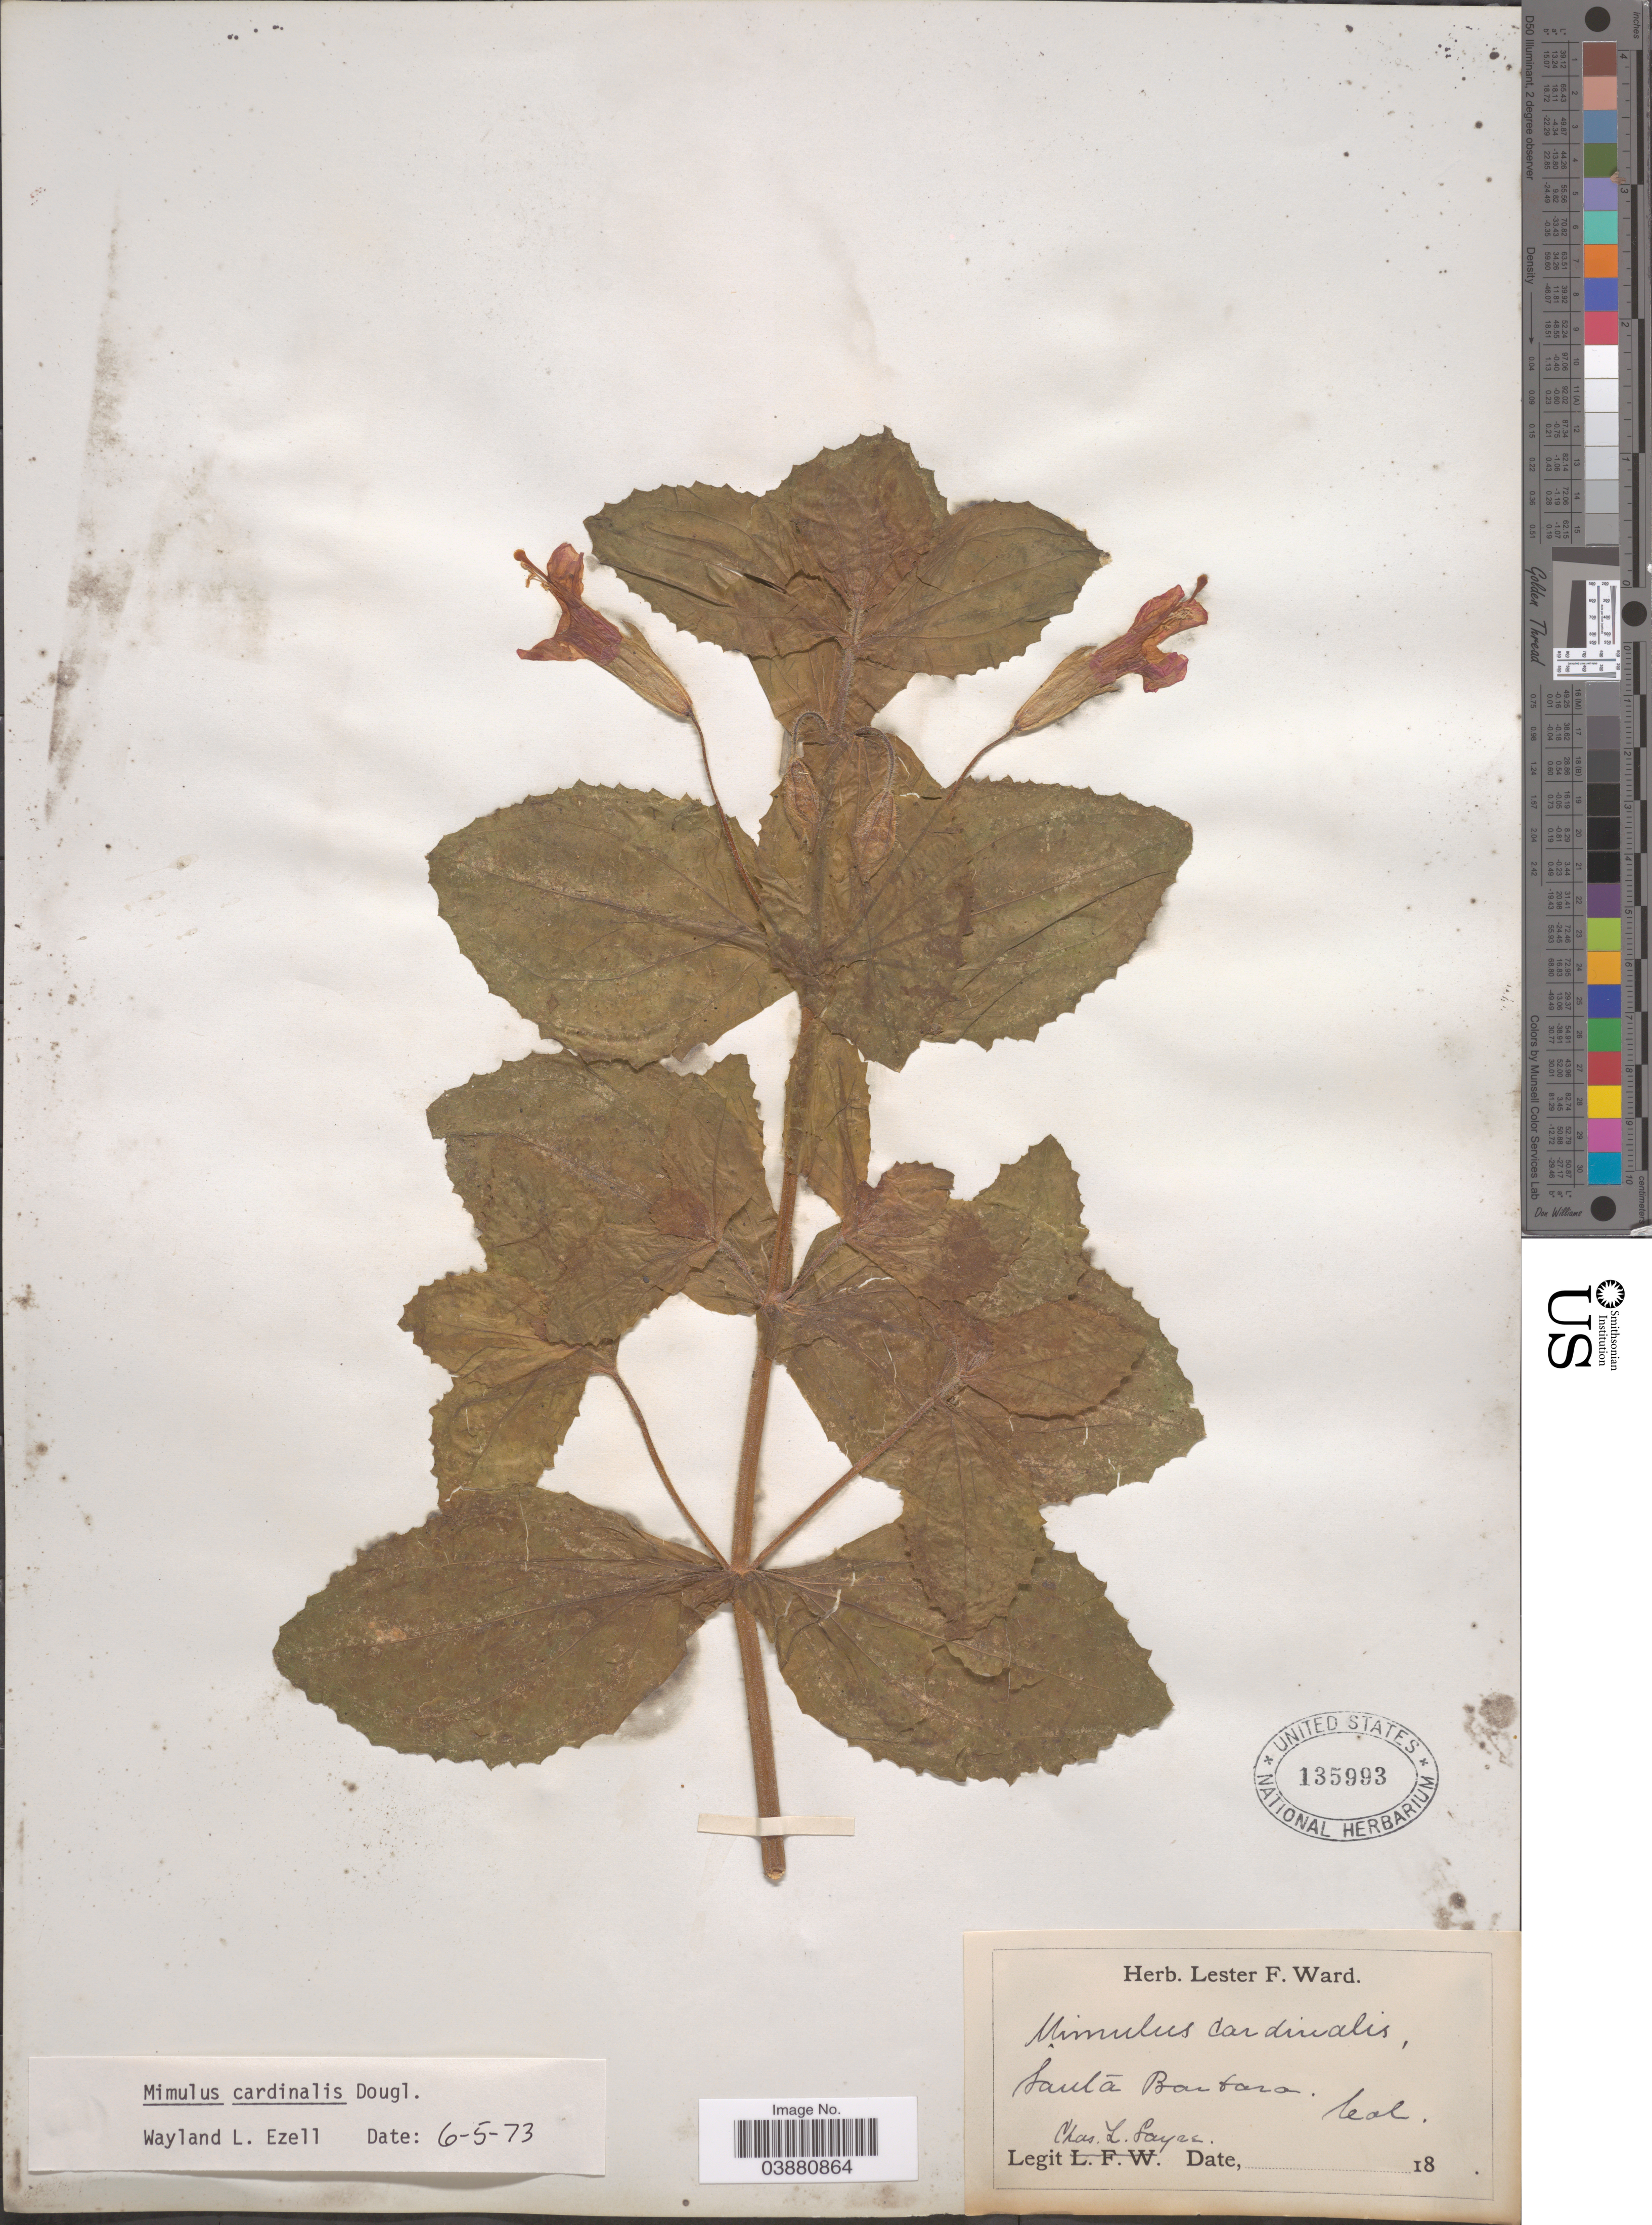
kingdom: Plantae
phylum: Tracheophyta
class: Magnoliopsida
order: Lamiales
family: Phrymaceae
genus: Mimulus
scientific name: Mimulus cardinalis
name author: Douglas ex Benth.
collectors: C. Sayre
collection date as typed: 18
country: United States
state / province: California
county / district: Santa Barbara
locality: Santa Barbara.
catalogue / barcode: US 135993